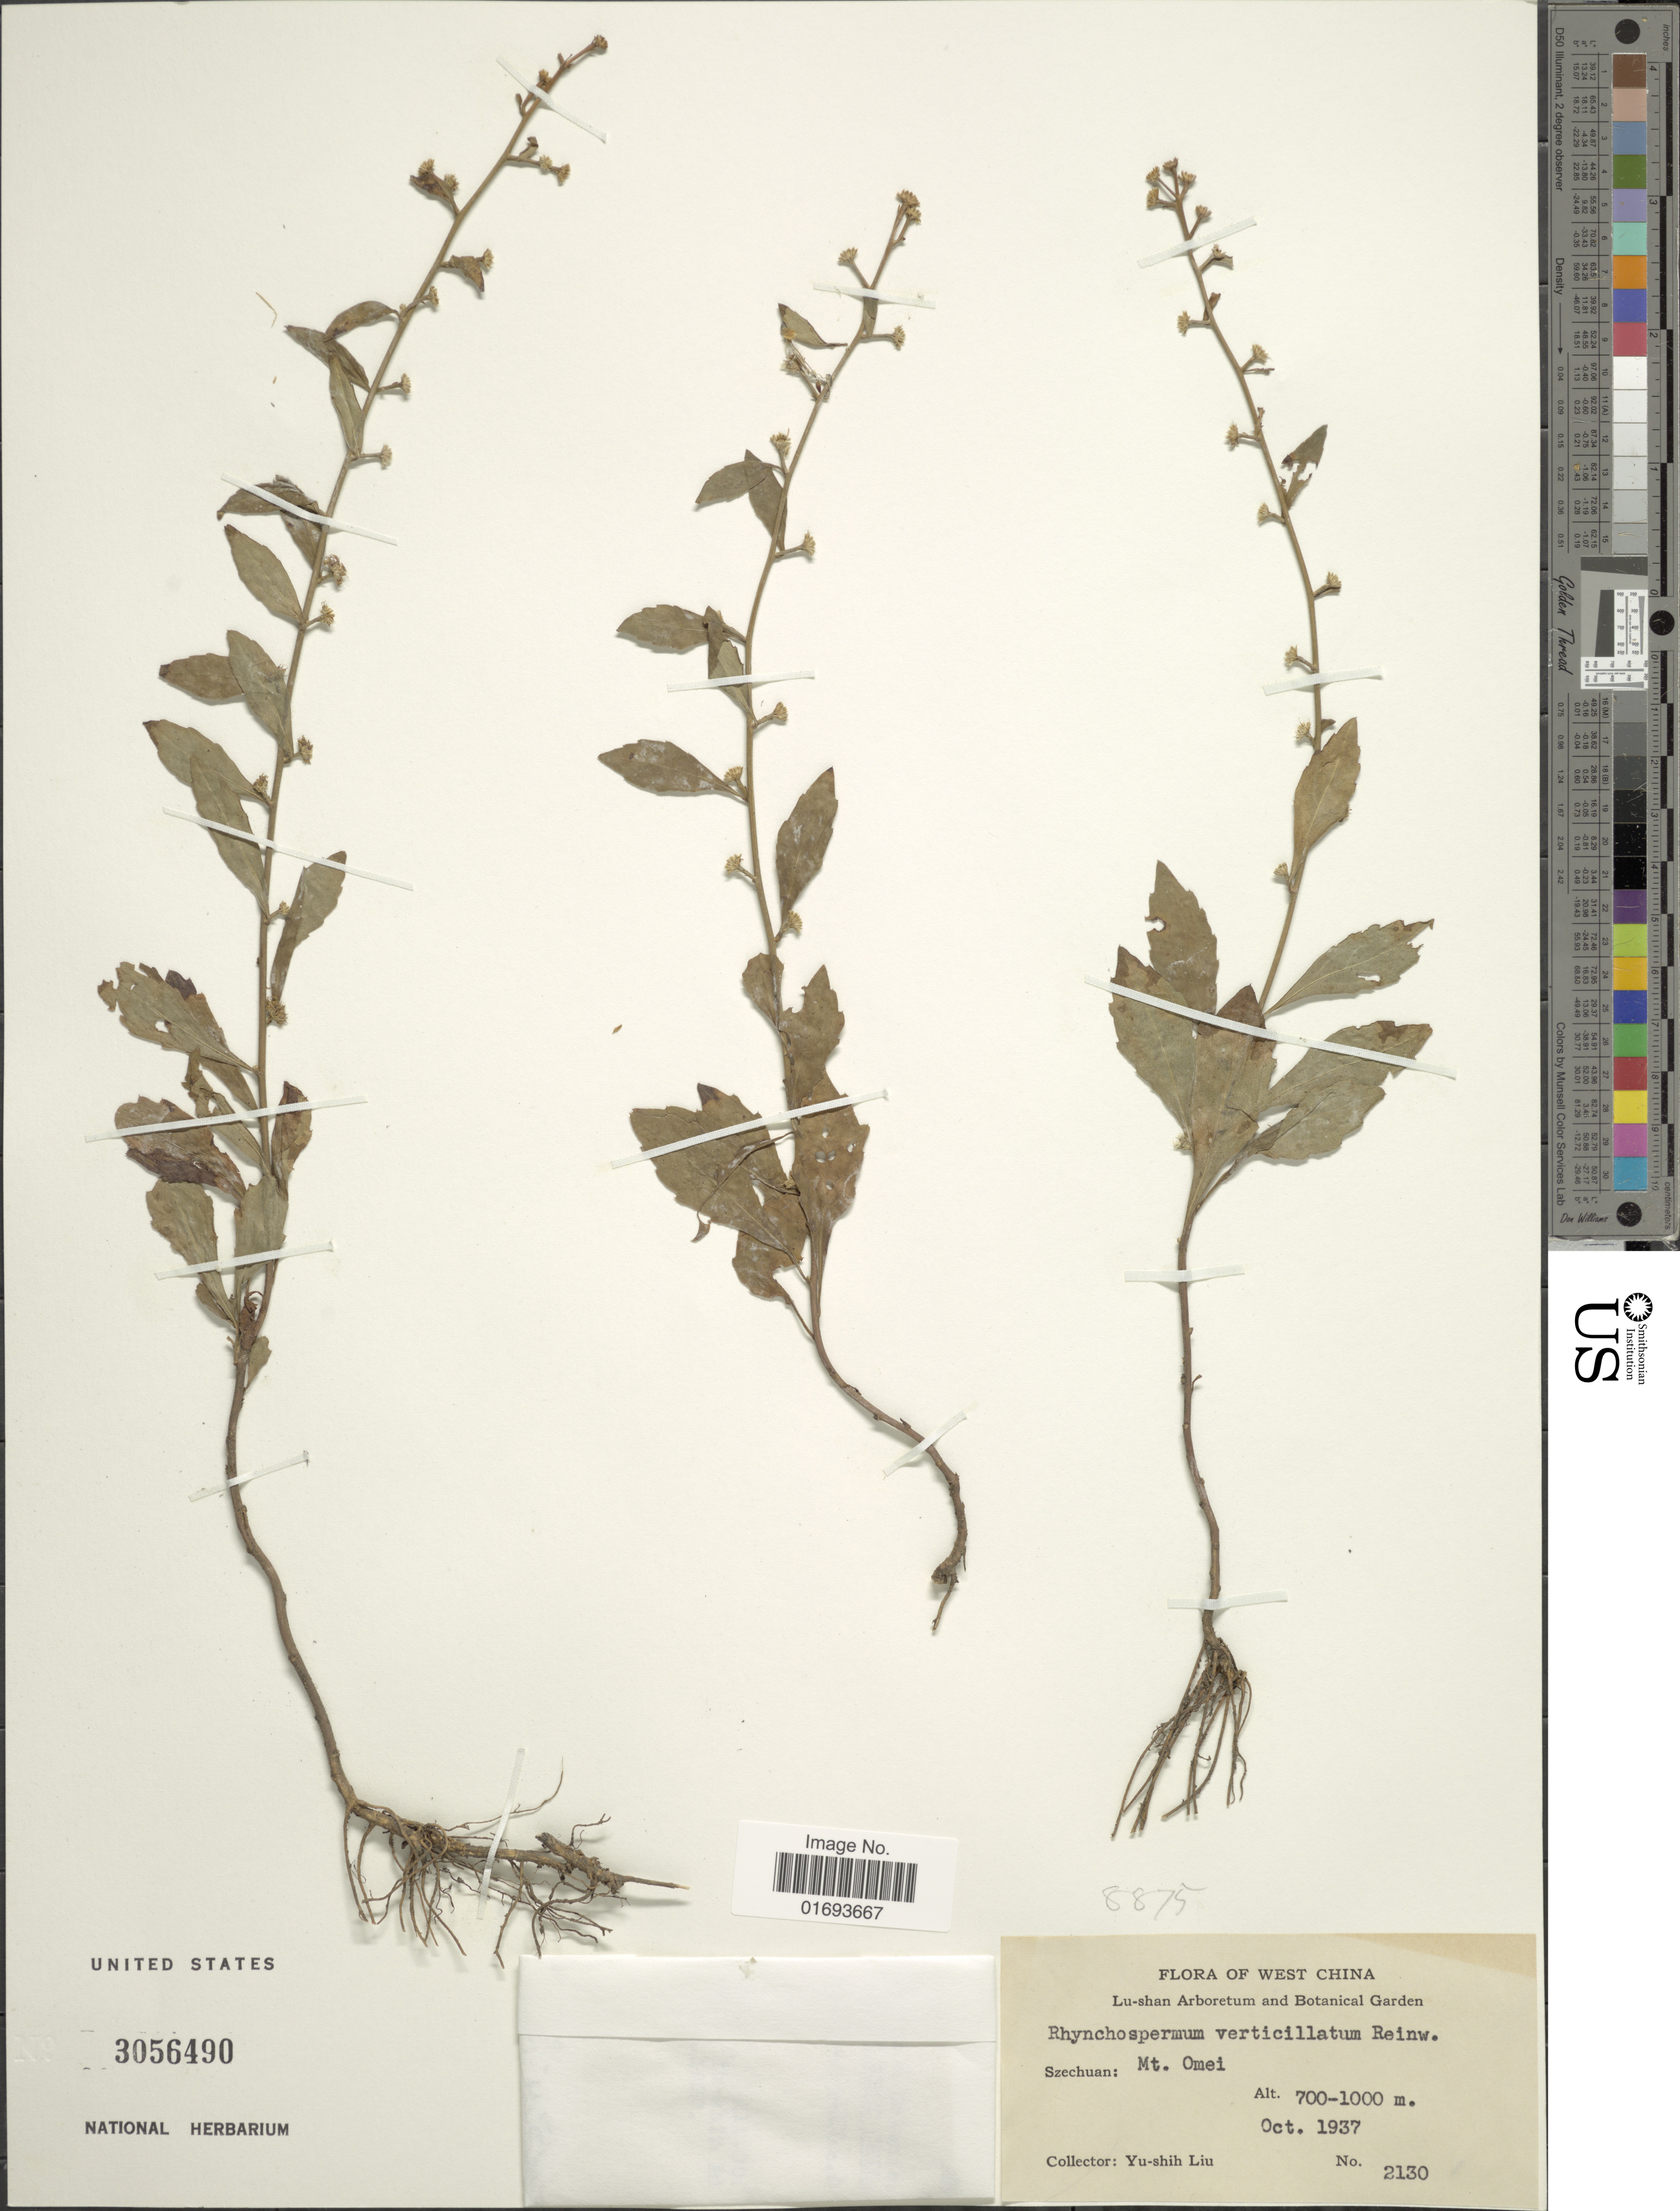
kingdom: Plantae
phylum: Tracheophyta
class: Magnoliopsida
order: Asterales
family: Asteraceae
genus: Rhynchospermum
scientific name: Rhynchospermum verticillatum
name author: Reinw.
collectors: Y.-S. Liu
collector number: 2130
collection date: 1937-10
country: China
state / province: Sichuan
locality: West China. Szechuan: Mt. Omei.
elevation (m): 700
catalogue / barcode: US 3056490